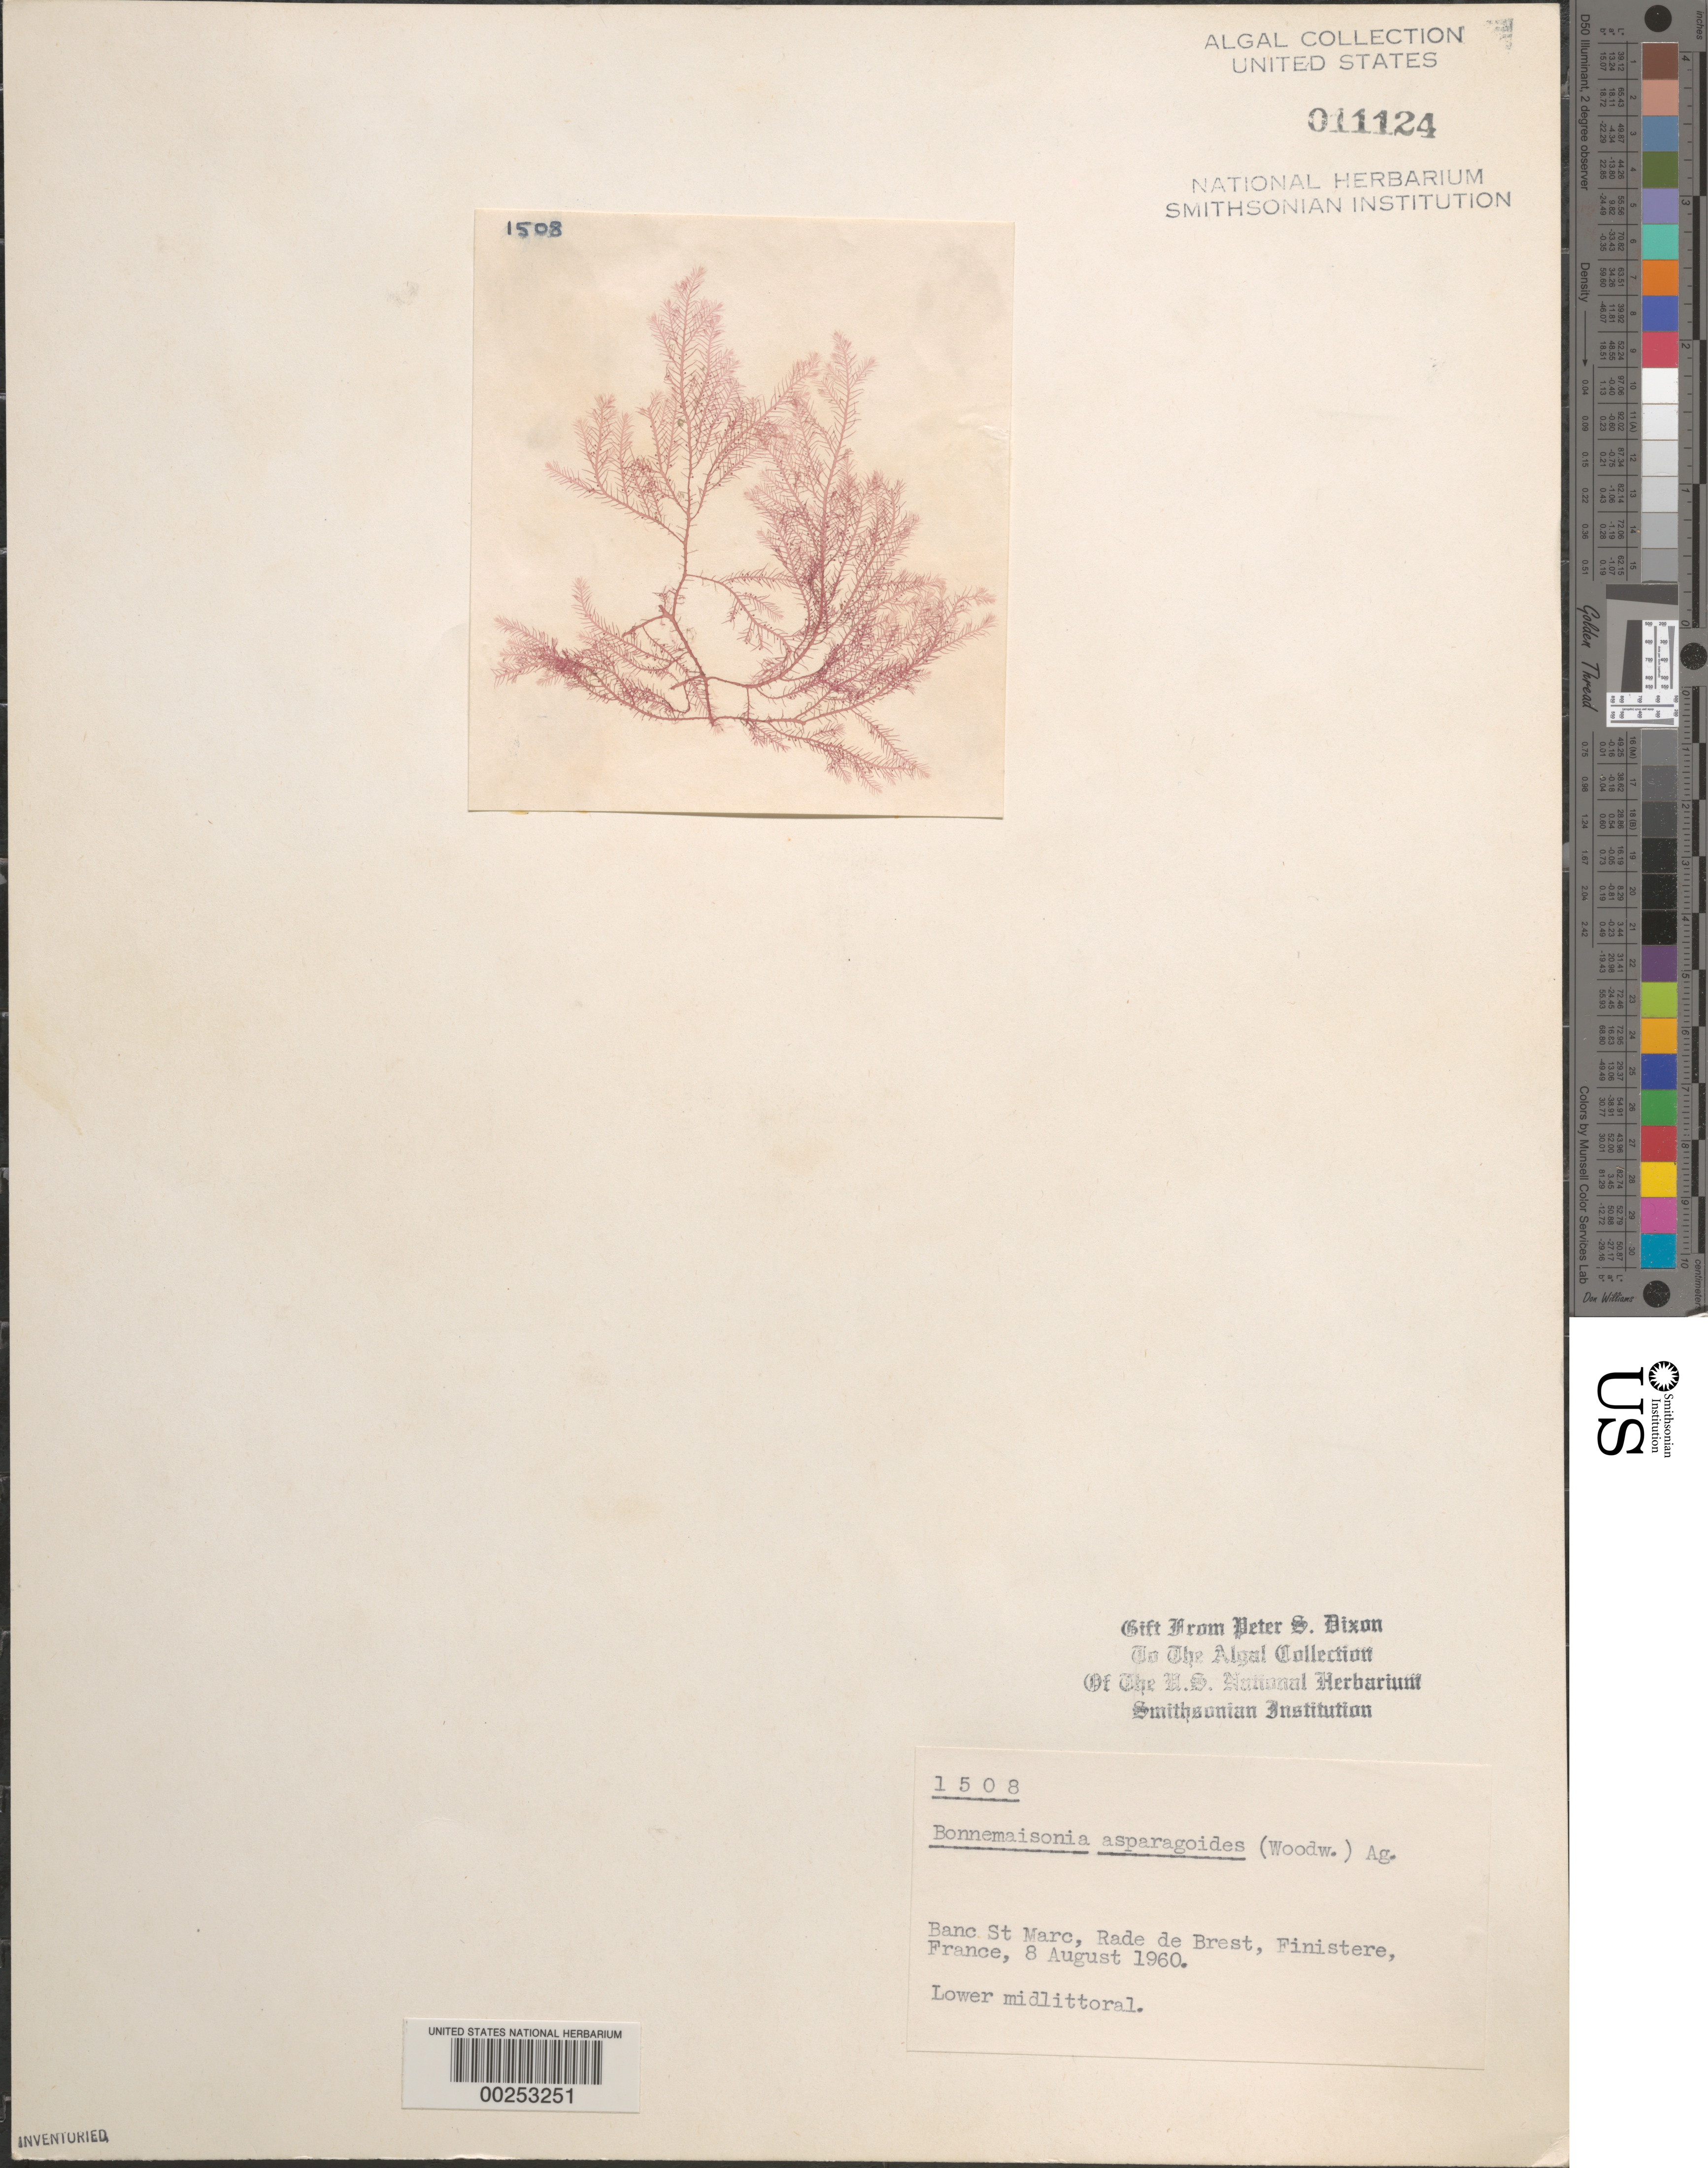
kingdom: Plantae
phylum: Rhodophyta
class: Florideophyceae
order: Bonnemaisoniales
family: Bonnemaisoniaceae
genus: Bonnemaisonia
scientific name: Bonnemaisonia asparagoides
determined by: Dixon, P. S.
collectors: P. S. Dixon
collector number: PSD 1508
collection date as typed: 08 Aug 1960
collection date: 1960-08-08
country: France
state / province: Bretagne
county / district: Finistère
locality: Banc St. Marc, Rade de Brest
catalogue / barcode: US 11124